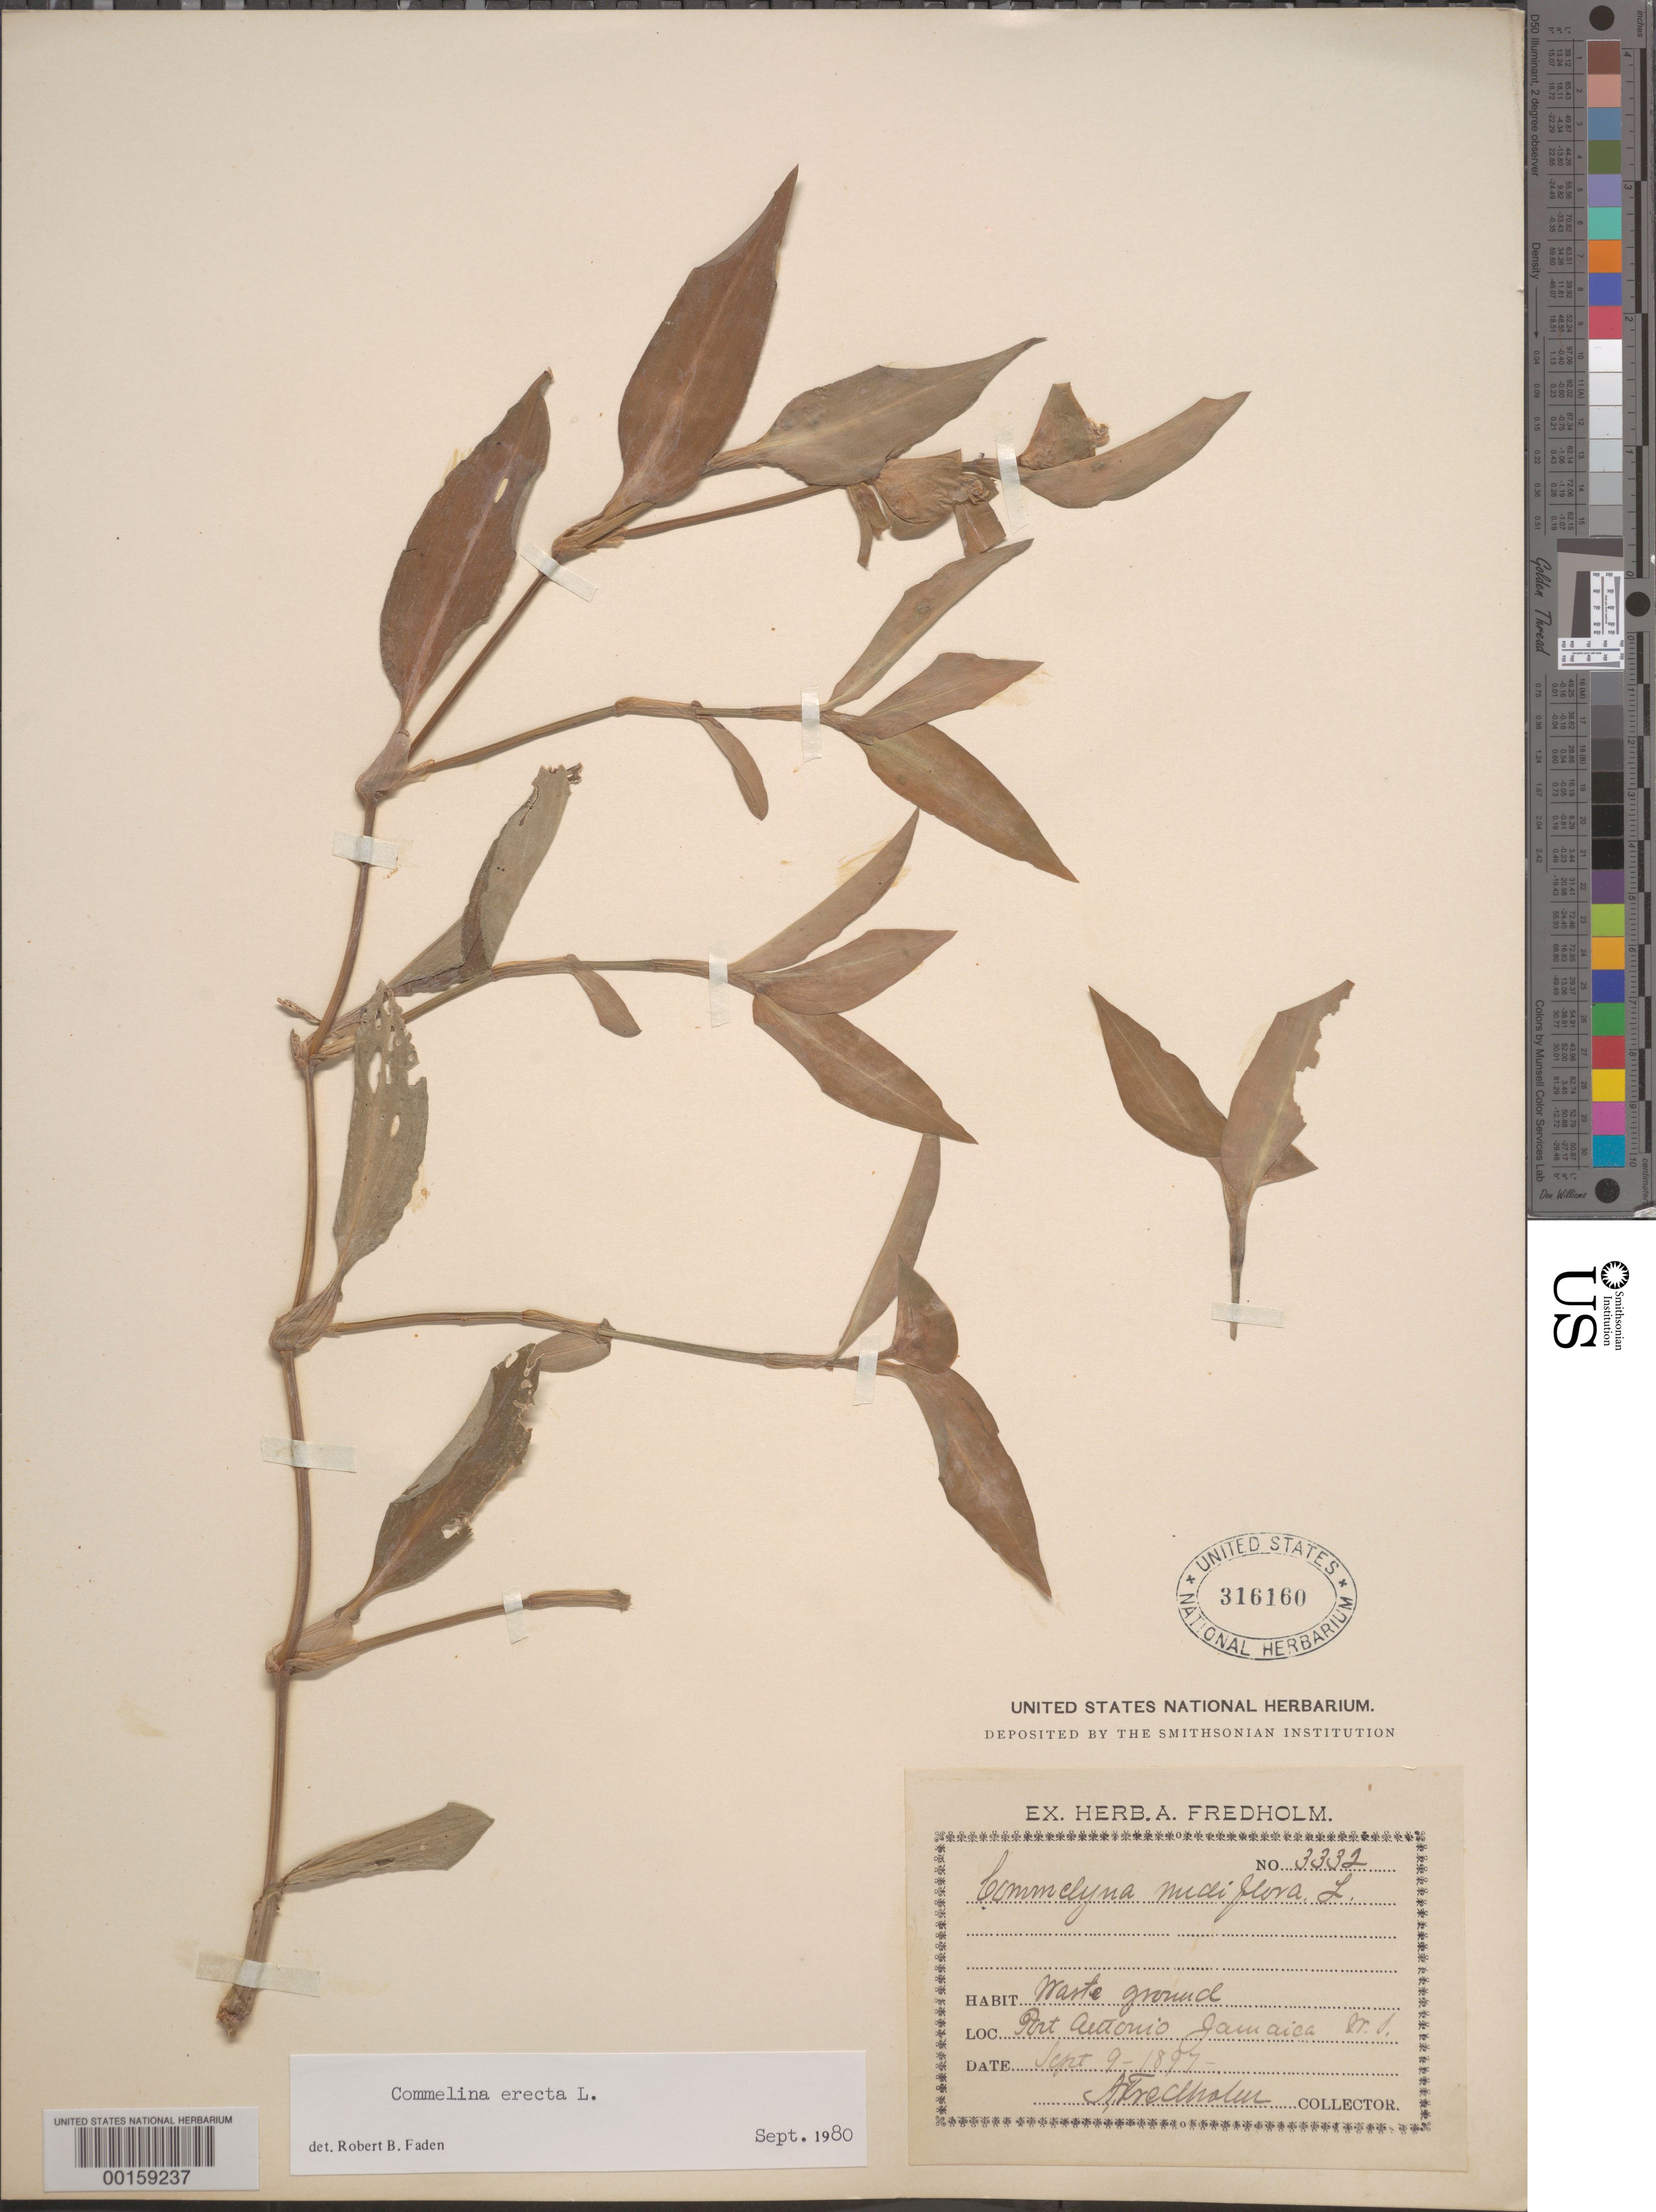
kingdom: Plantae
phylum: Tracheophyta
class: Liliopsida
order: Commelinales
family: Commelinaceae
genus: Commelina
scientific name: Commelina erecta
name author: L.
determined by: Faden, Robert B., (US), Smithsonian Institution - National Museum of Natural History (UNITED STATES)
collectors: A. J. Fredholm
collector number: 3332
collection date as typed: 09 Sep 1897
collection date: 1897-09-09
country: Jamaica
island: Greater Antilles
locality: Port antonio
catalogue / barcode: US 316160